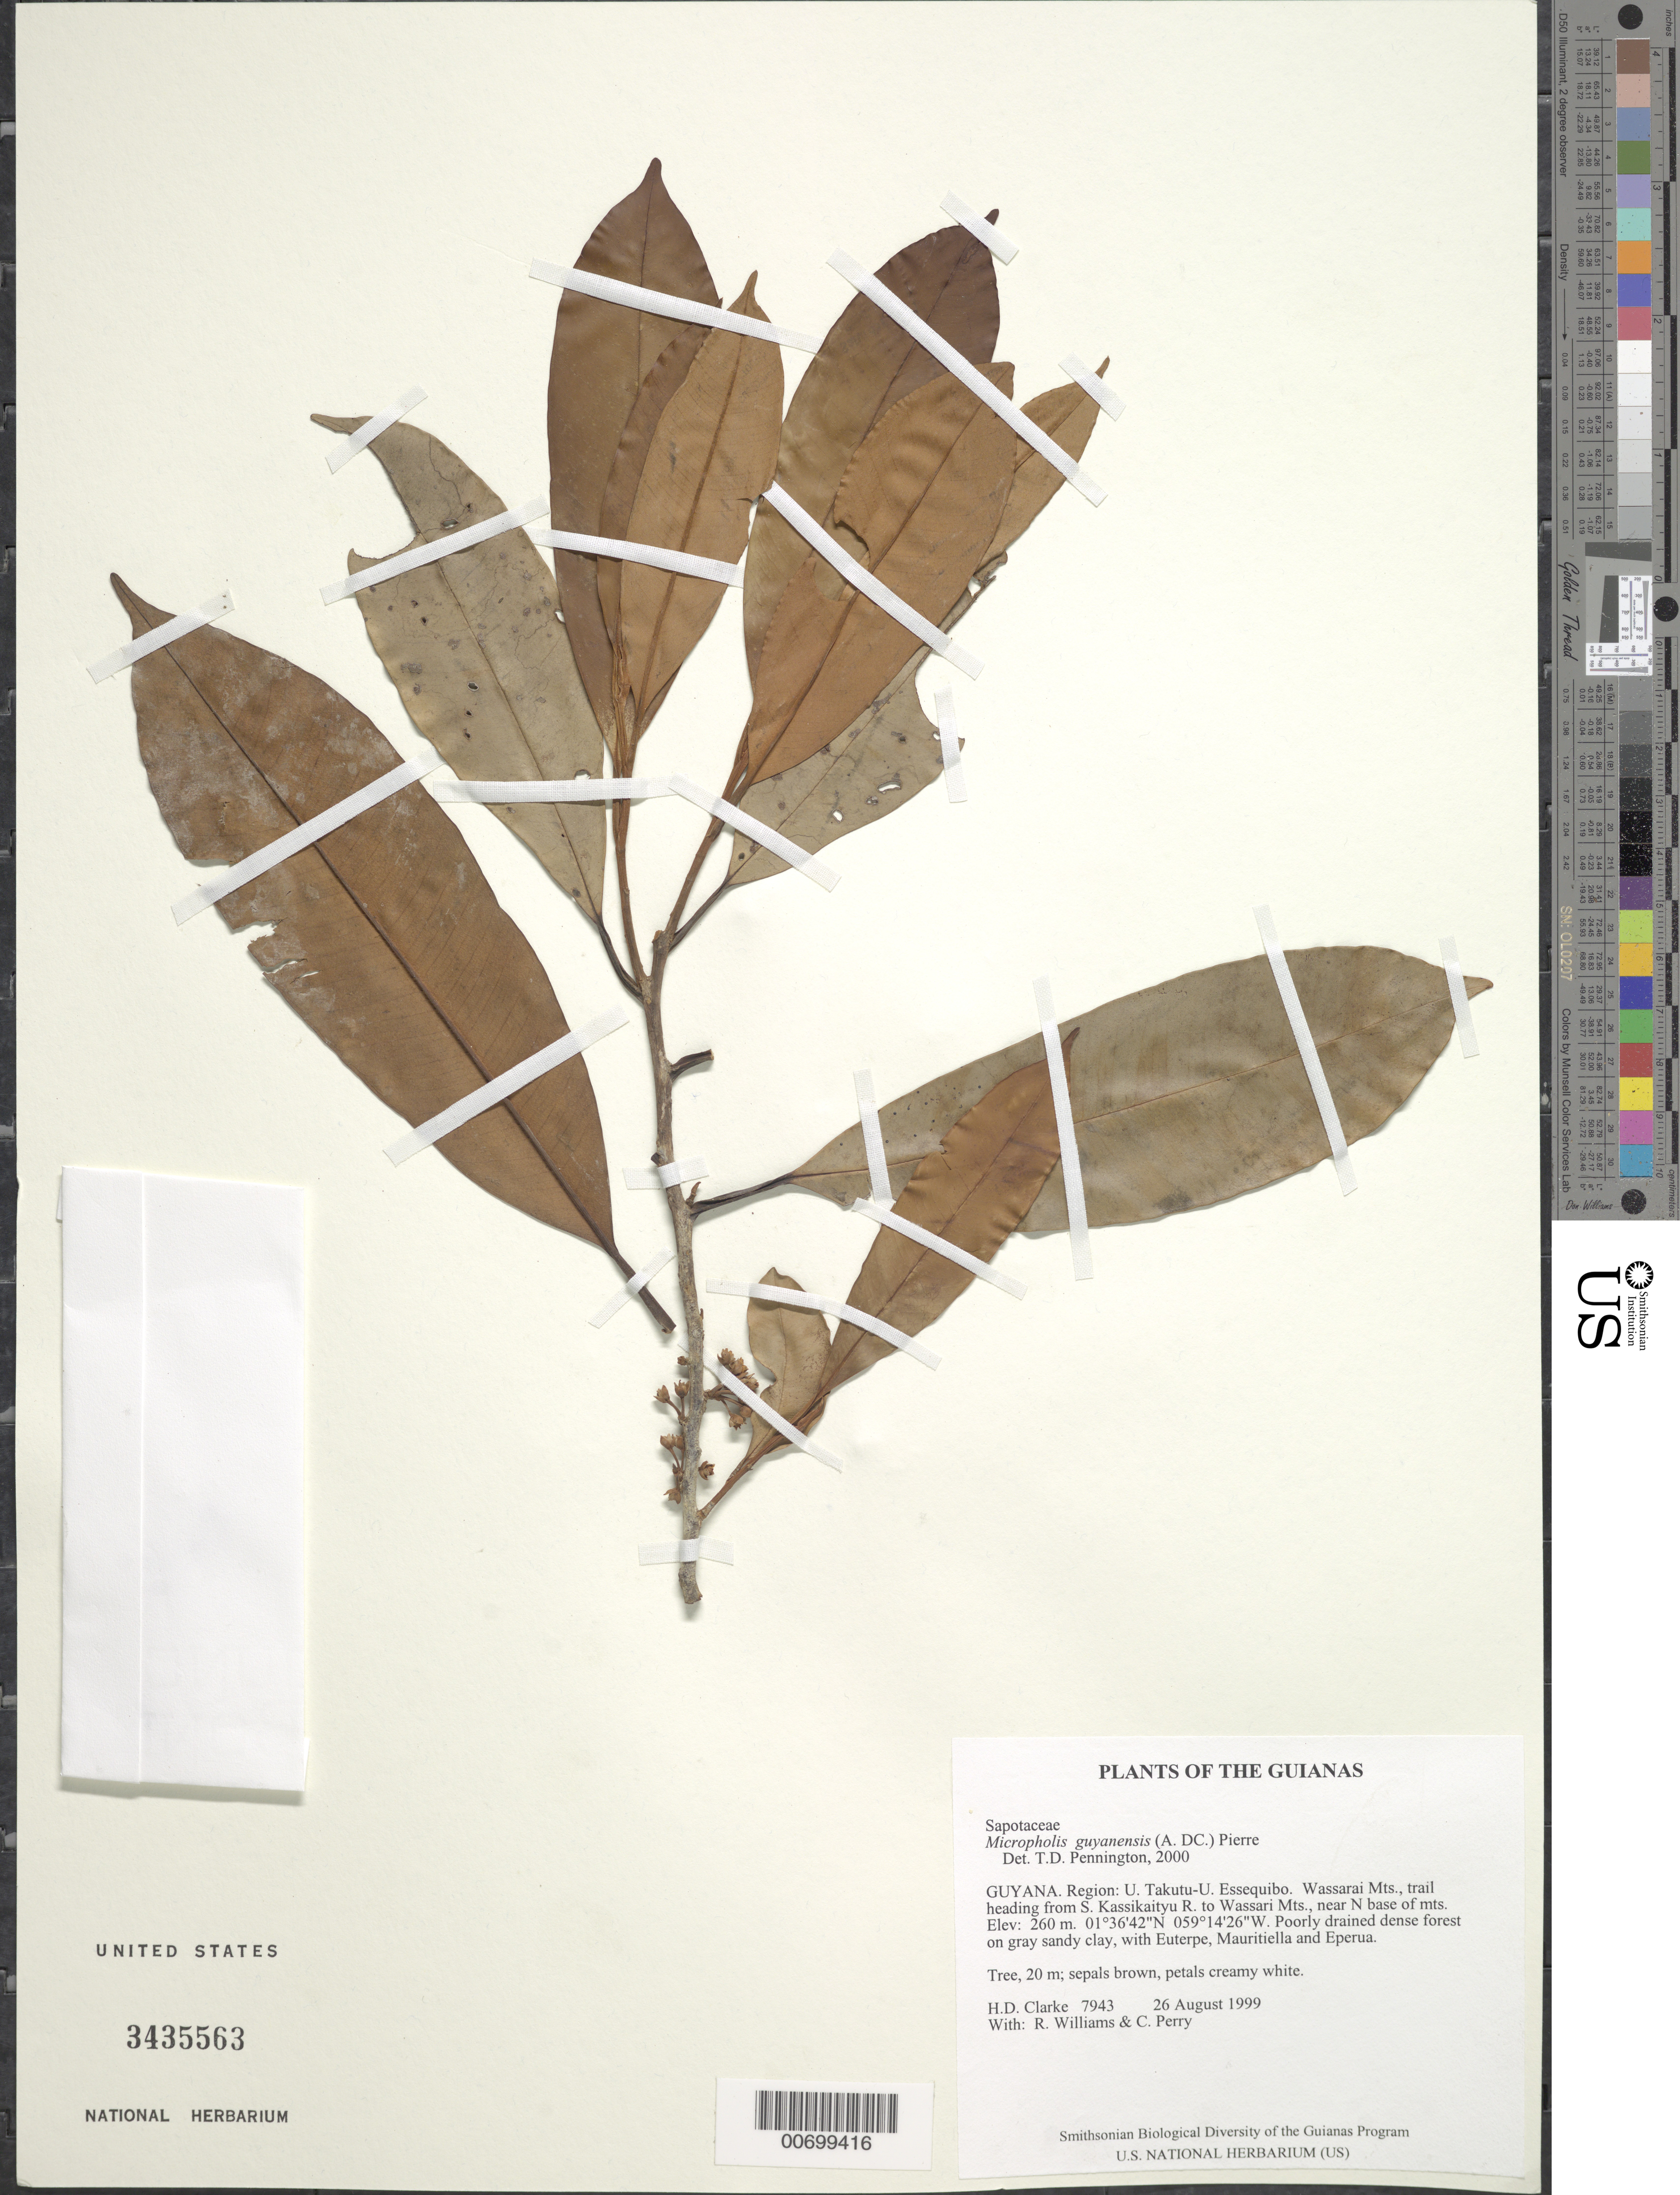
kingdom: Plantae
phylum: Tracheophyta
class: Magnoliopsida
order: Ericales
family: Sapotaceae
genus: Micropholis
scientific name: Micropholis guyanensis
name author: (A. DC.) Pierre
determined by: Pennington, T. D., (K)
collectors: H. D. Clarke, R. Williams & C. Perry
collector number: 7943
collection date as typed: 26 August 1999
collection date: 1999-08-26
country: Guyana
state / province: U. Takutu-U. Essequibo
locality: Wassarai Mts., trail heading from S. Kassikaityu R. to Wassari Mts., near N base of mts.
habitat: Poorly drained dense forest on gray sandy clay, with Euterpe, Mauritiella and Eperua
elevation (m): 260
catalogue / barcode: US 3435563